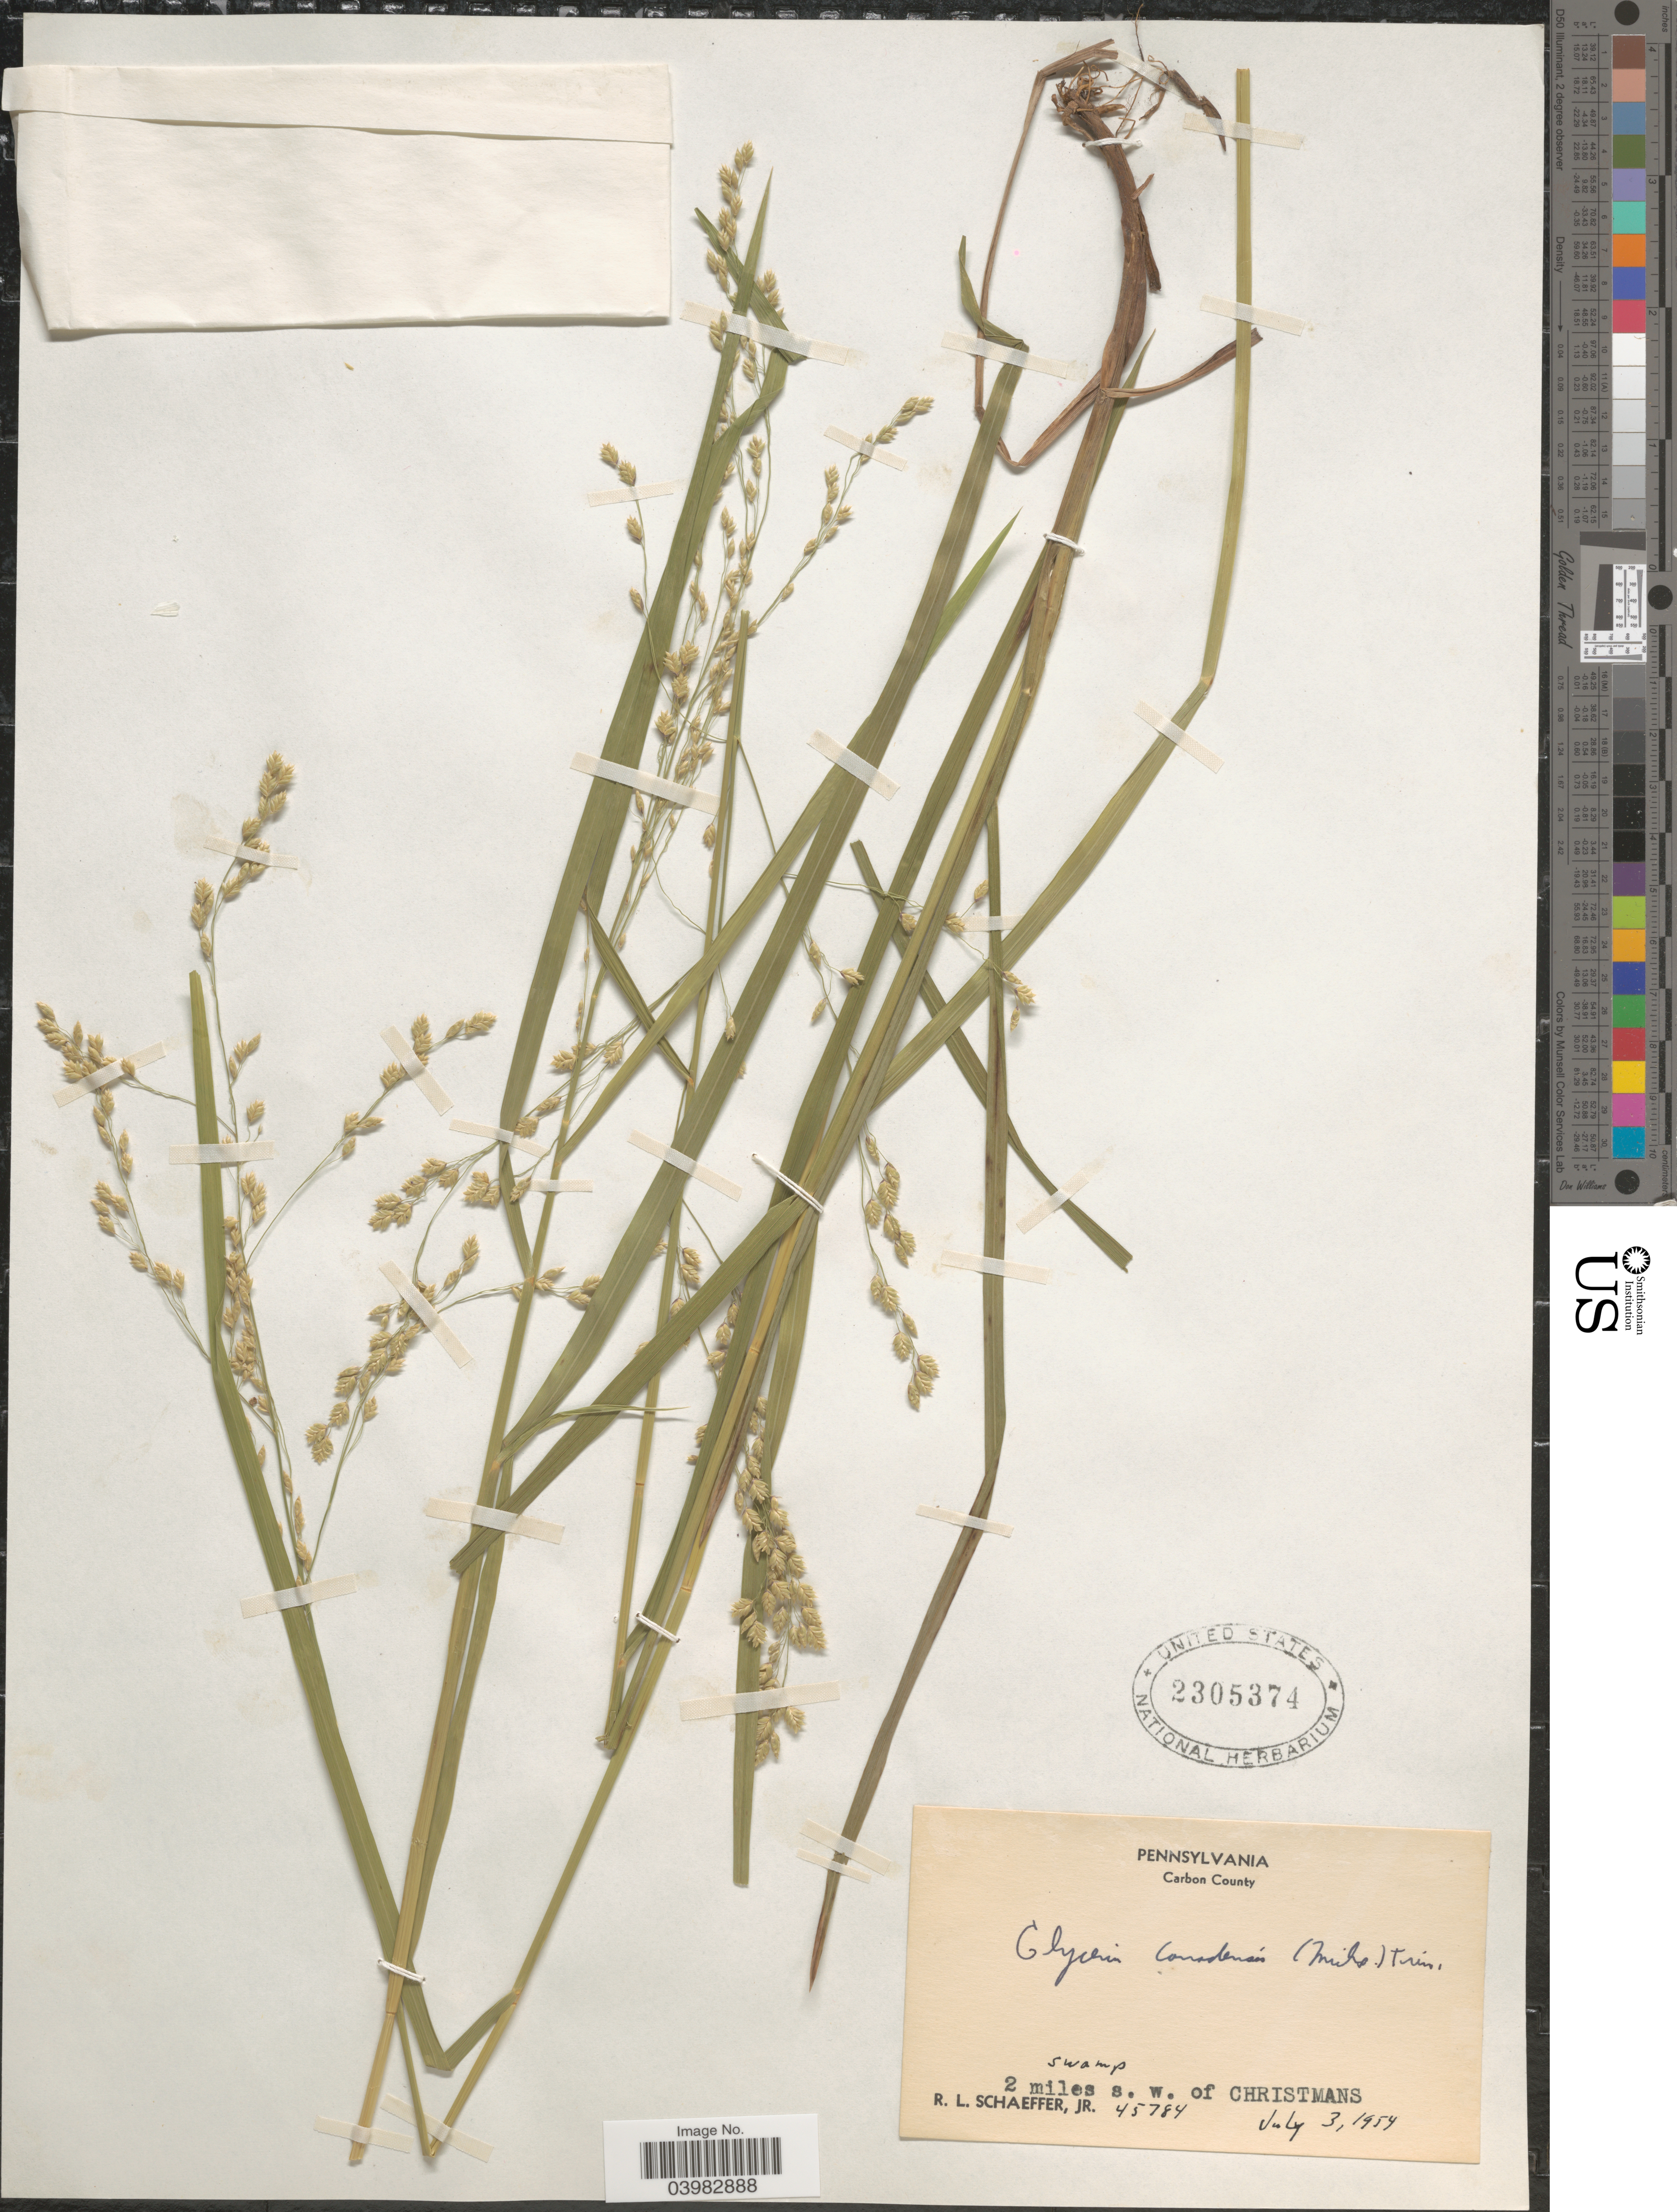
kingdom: Plantae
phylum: Tracheophyta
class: Liliopsida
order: Poales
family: Poaceae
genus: Glyceria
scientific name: Glyceria canadensis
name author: (Michx.) Trin.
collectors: R. L. Schaeffer Jr.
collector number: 45784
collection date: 1954-07-03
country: United States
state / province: Pennsylvania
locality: Carbon County. 2 miles s. w. of Christmans.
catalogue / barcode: US 2305374